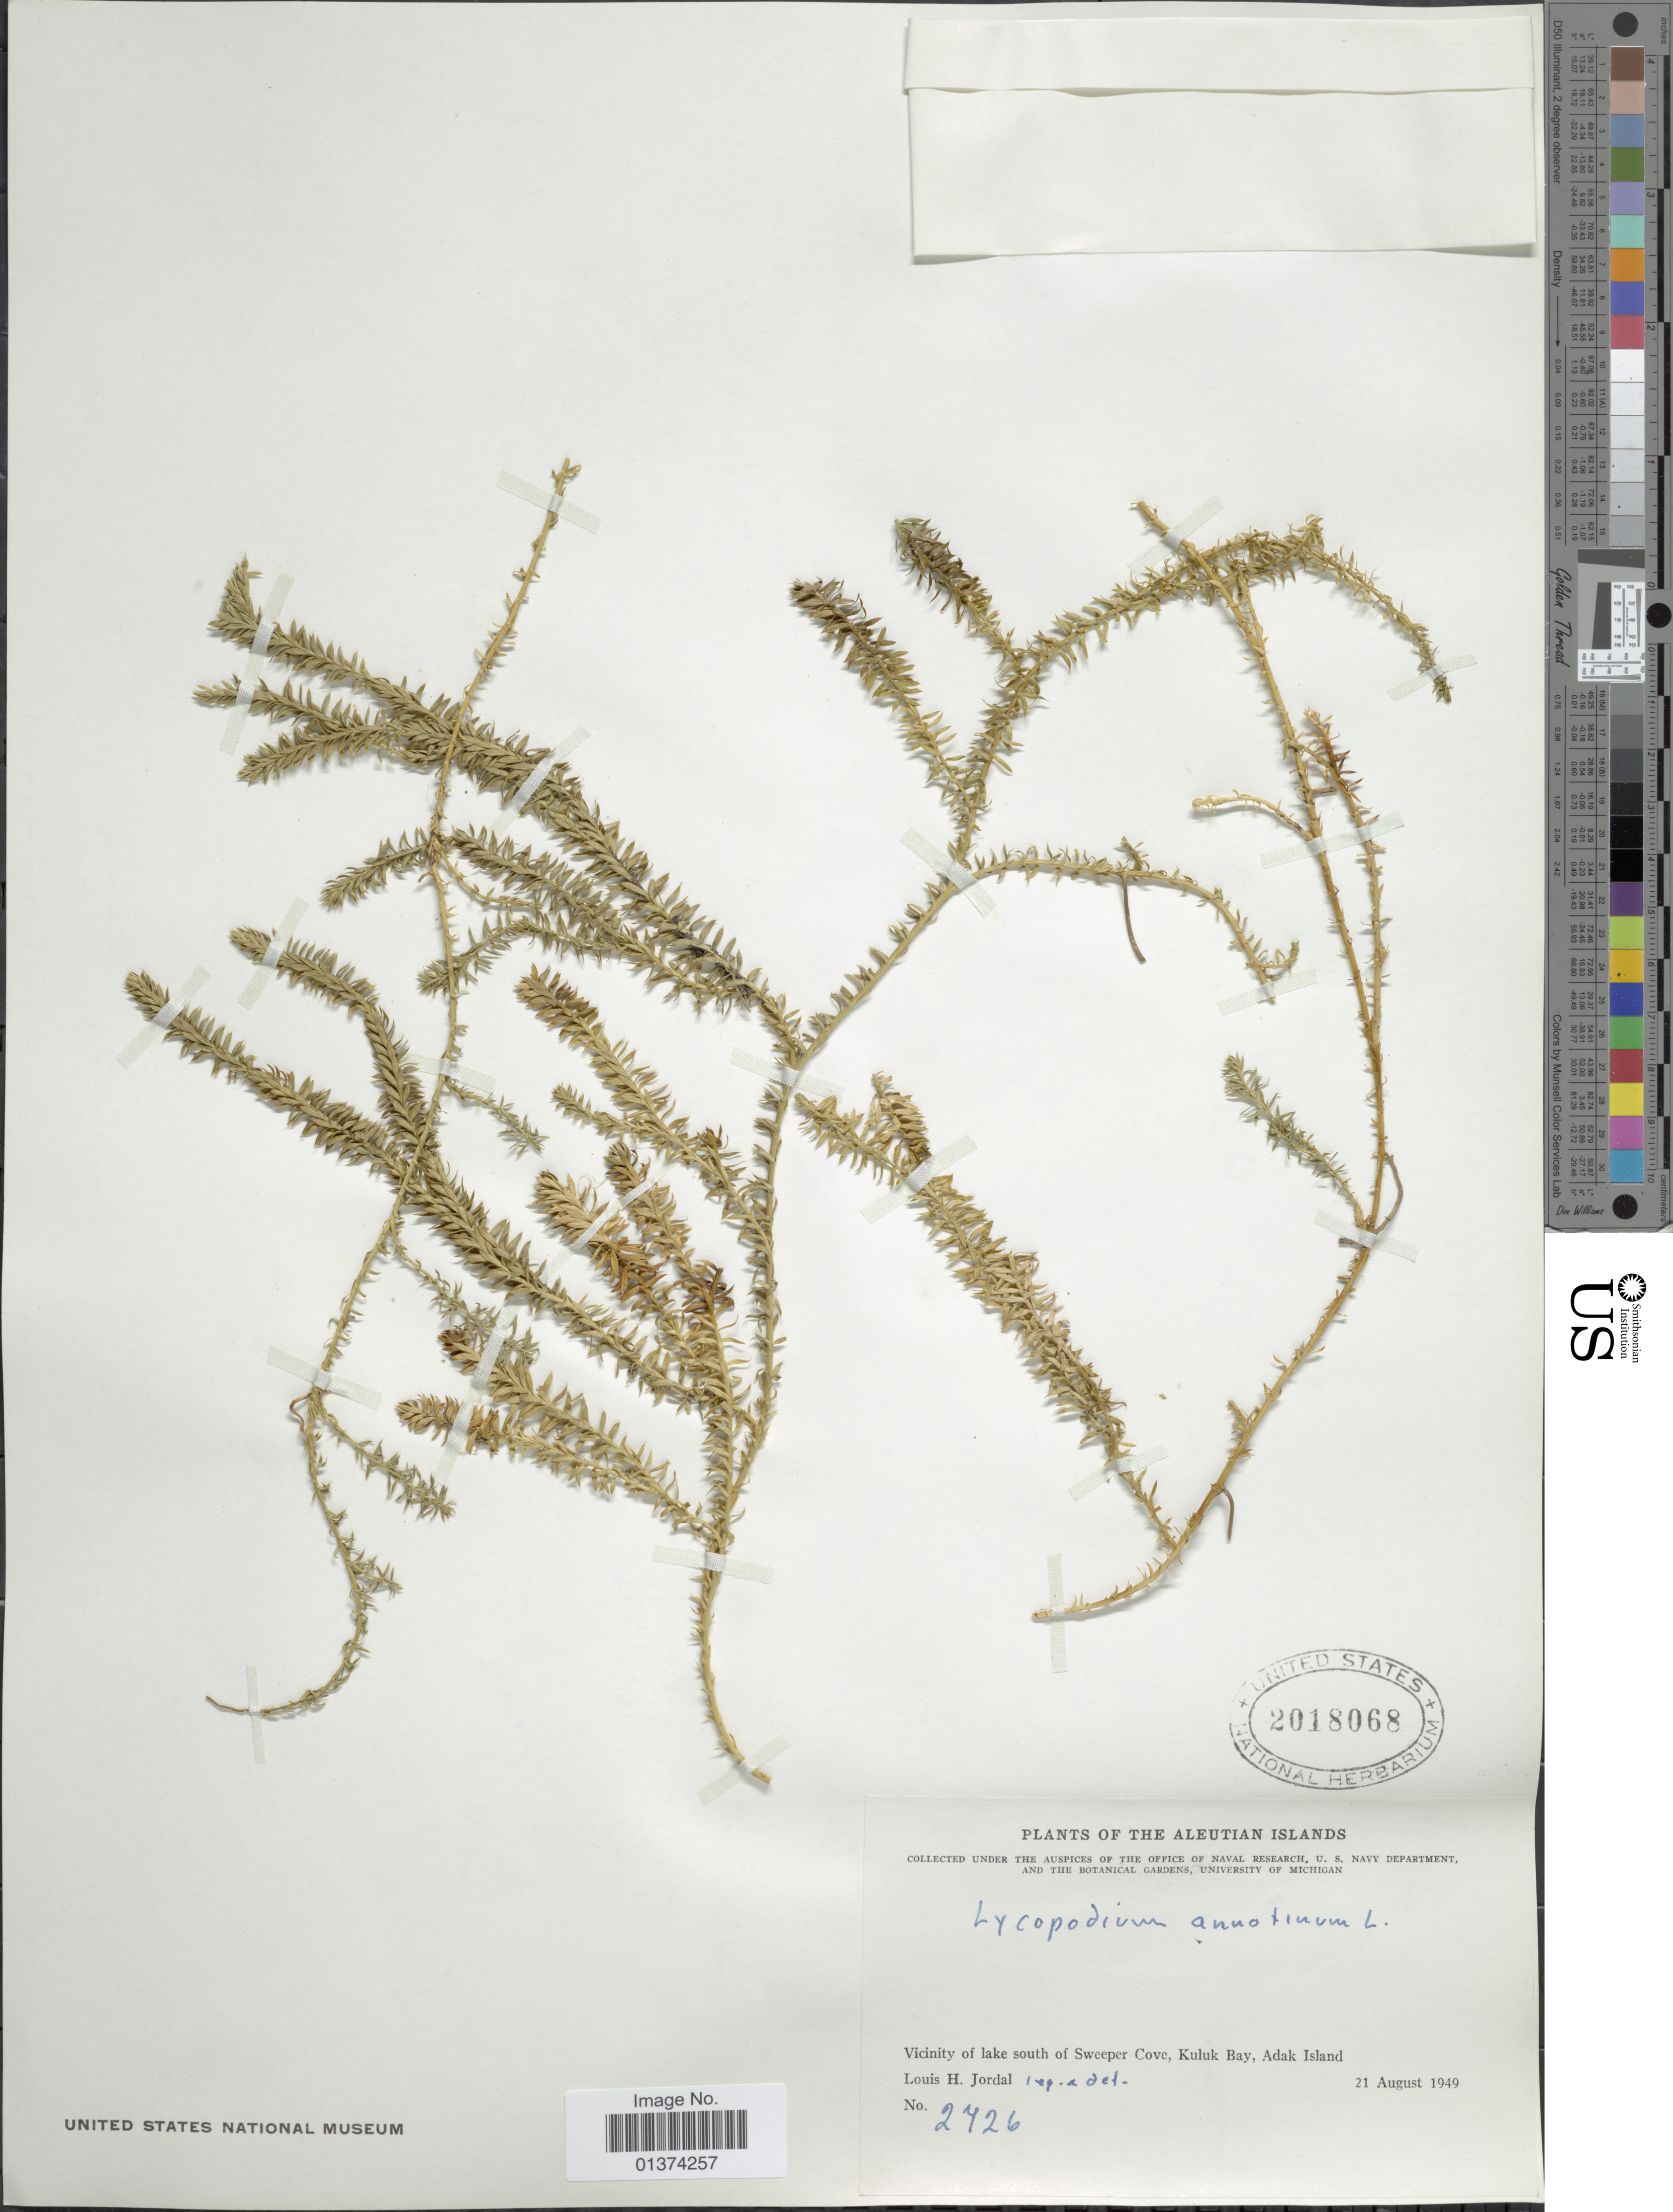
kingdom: Plantae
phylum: Tracheophyta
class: Lycopodiopsida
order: Lycopodiales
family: Lycopodiaceae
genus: Spinulum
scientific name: Spinulum annotinum subsp. annotinum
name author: (L.) A. Haines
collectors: L. Jordal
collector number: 2726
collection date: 1949-08-21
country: United States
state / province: Alaska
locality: The Aleutian Islands, Vicinity of lake south of Sweeper Cove, Kuluk Bay, Adak Island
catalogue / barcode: US 2018068